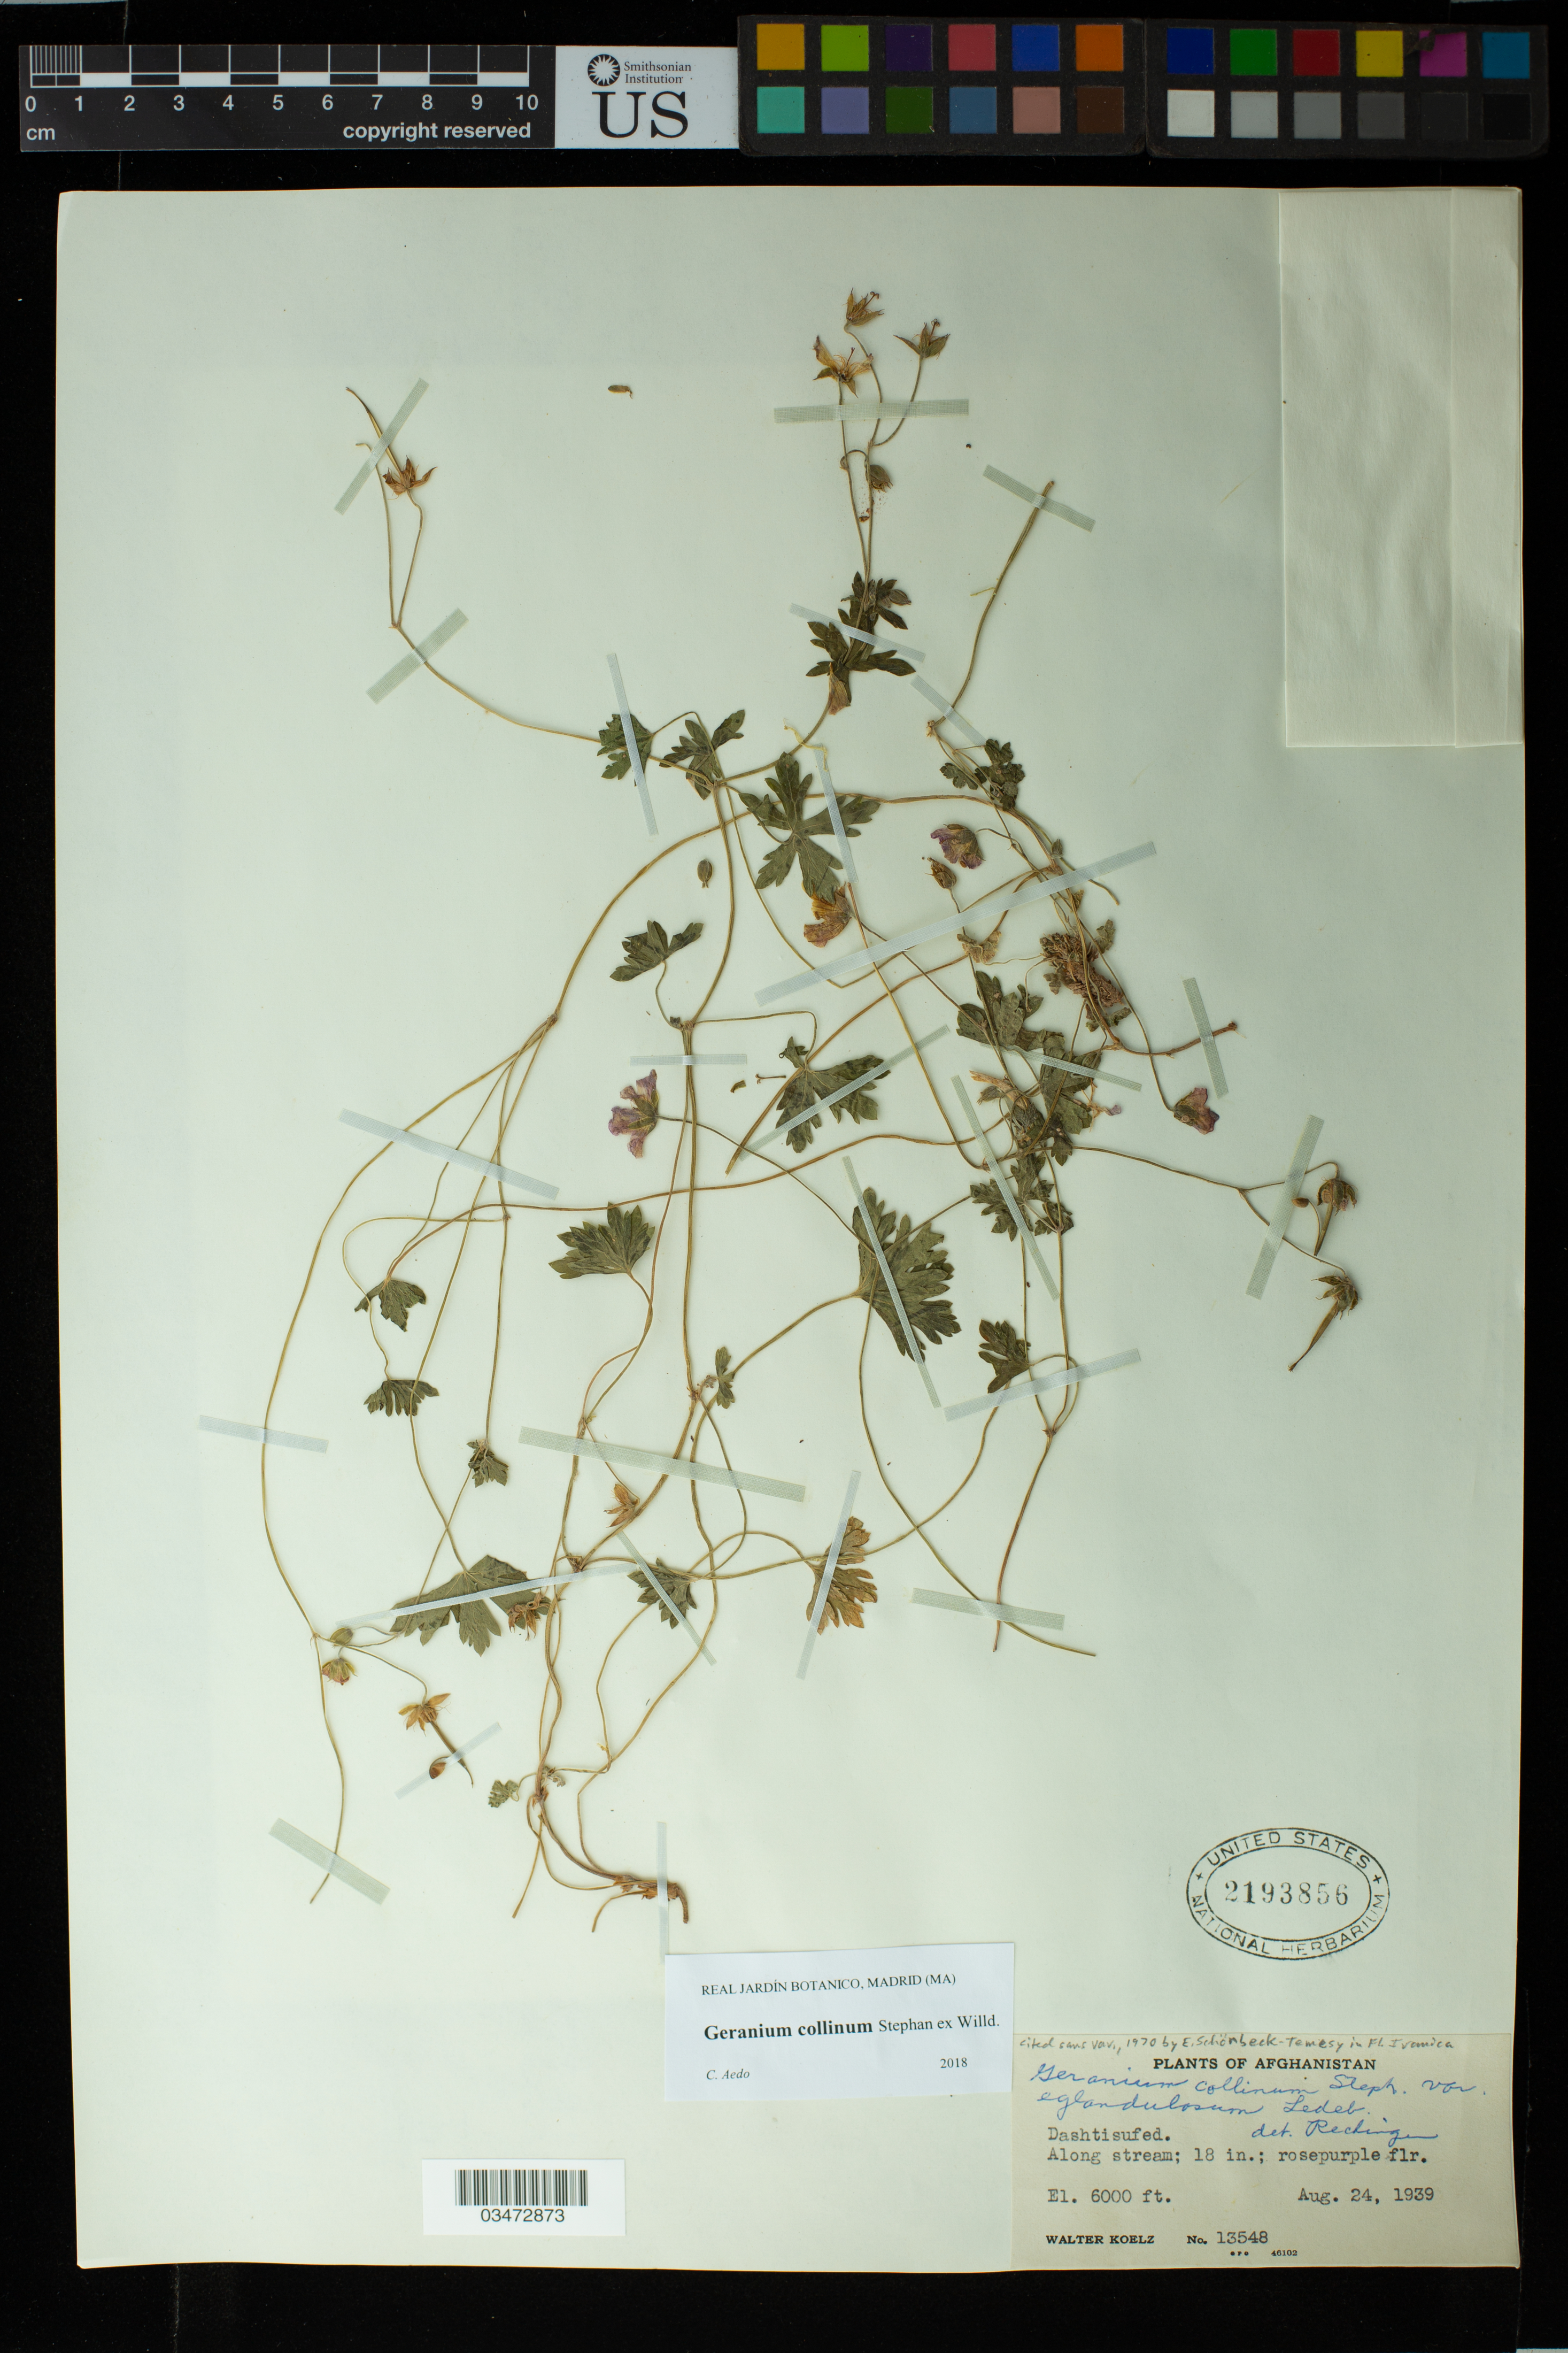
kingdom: Plantae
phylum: Tracheophyta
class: Magnoliopsida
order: Geraniales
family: Geraniaceae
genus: Geranium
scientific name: Geranium collinum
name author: Stephan ex Willd.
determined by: Aedo, C.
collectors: W. N. Koelz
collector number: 13548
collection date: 1939-08-24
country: Afghanistan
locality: Dashtisufed. Along stream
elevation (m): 1829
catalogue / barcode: US 2193856